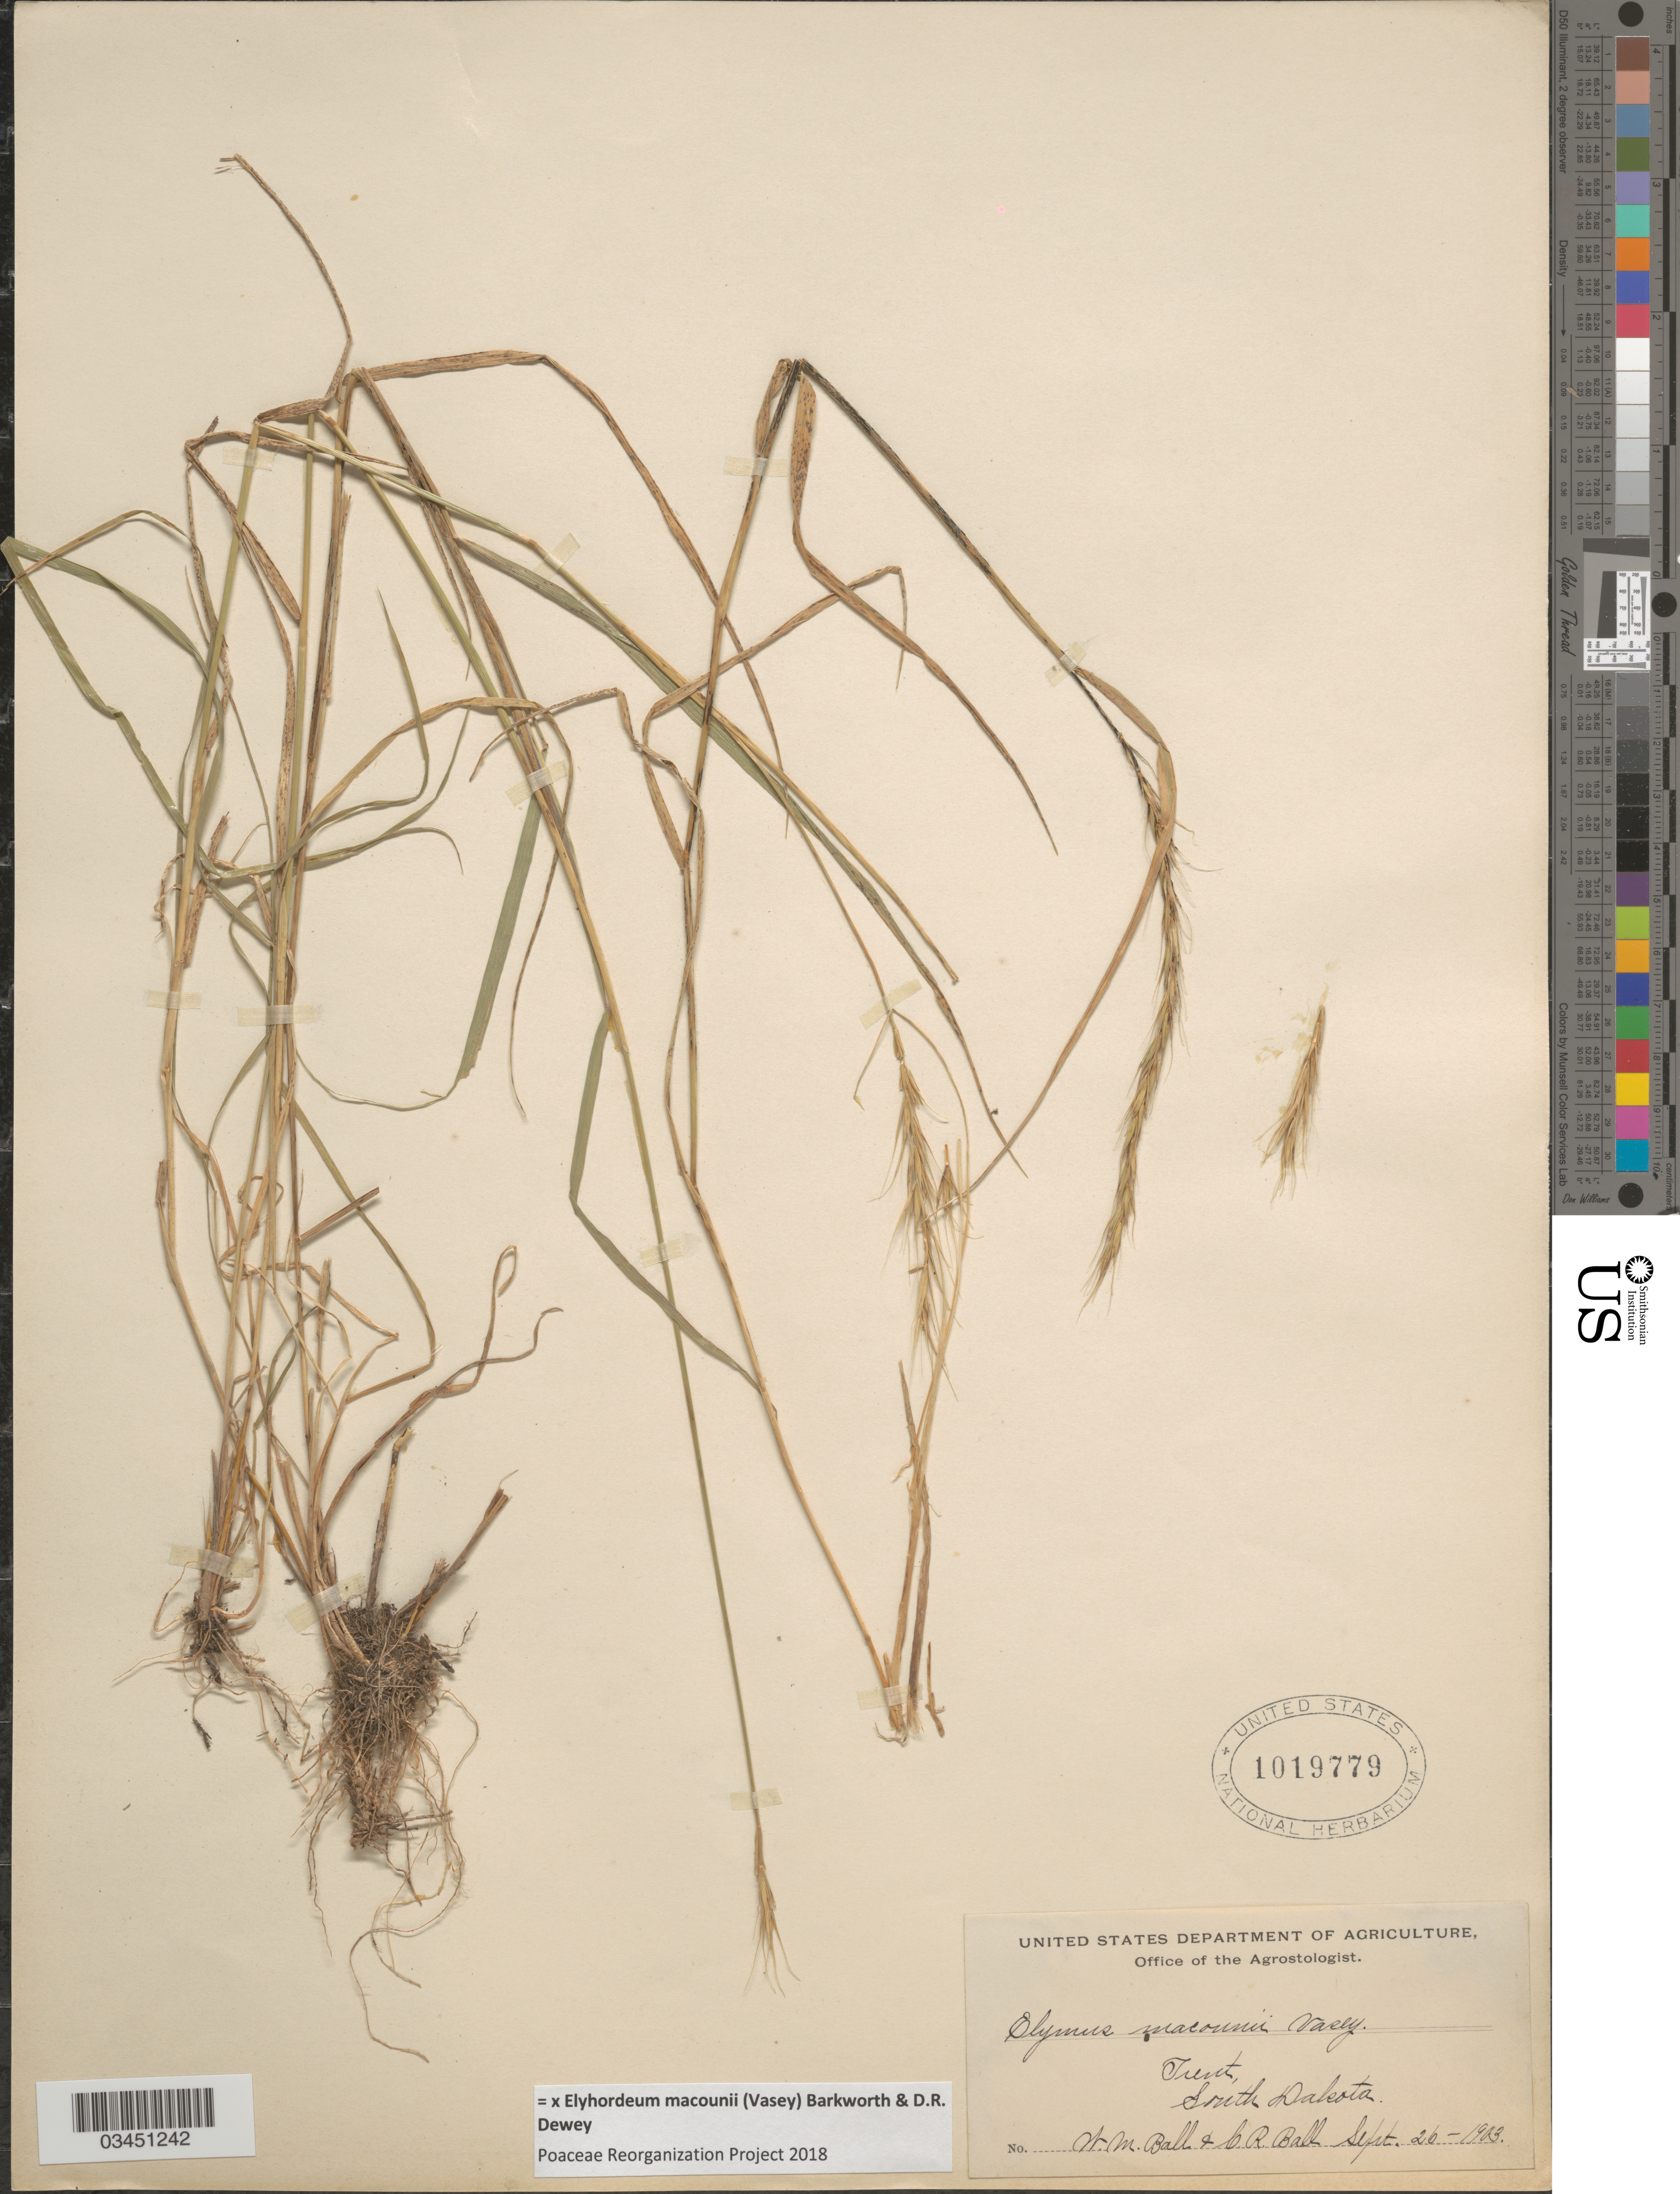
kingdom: Plantae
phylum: Tracheophyta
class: Liliopsida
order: Poales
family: Poaceae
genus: Elyhordeum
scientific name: x Elyhordeum macounii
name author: (Vasey) Barkworth & Dewey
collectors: W. Ball & C. R. Ball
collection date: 1903-09-26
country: United States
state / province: South Dakota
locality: Trent.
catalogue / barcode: US 1019779